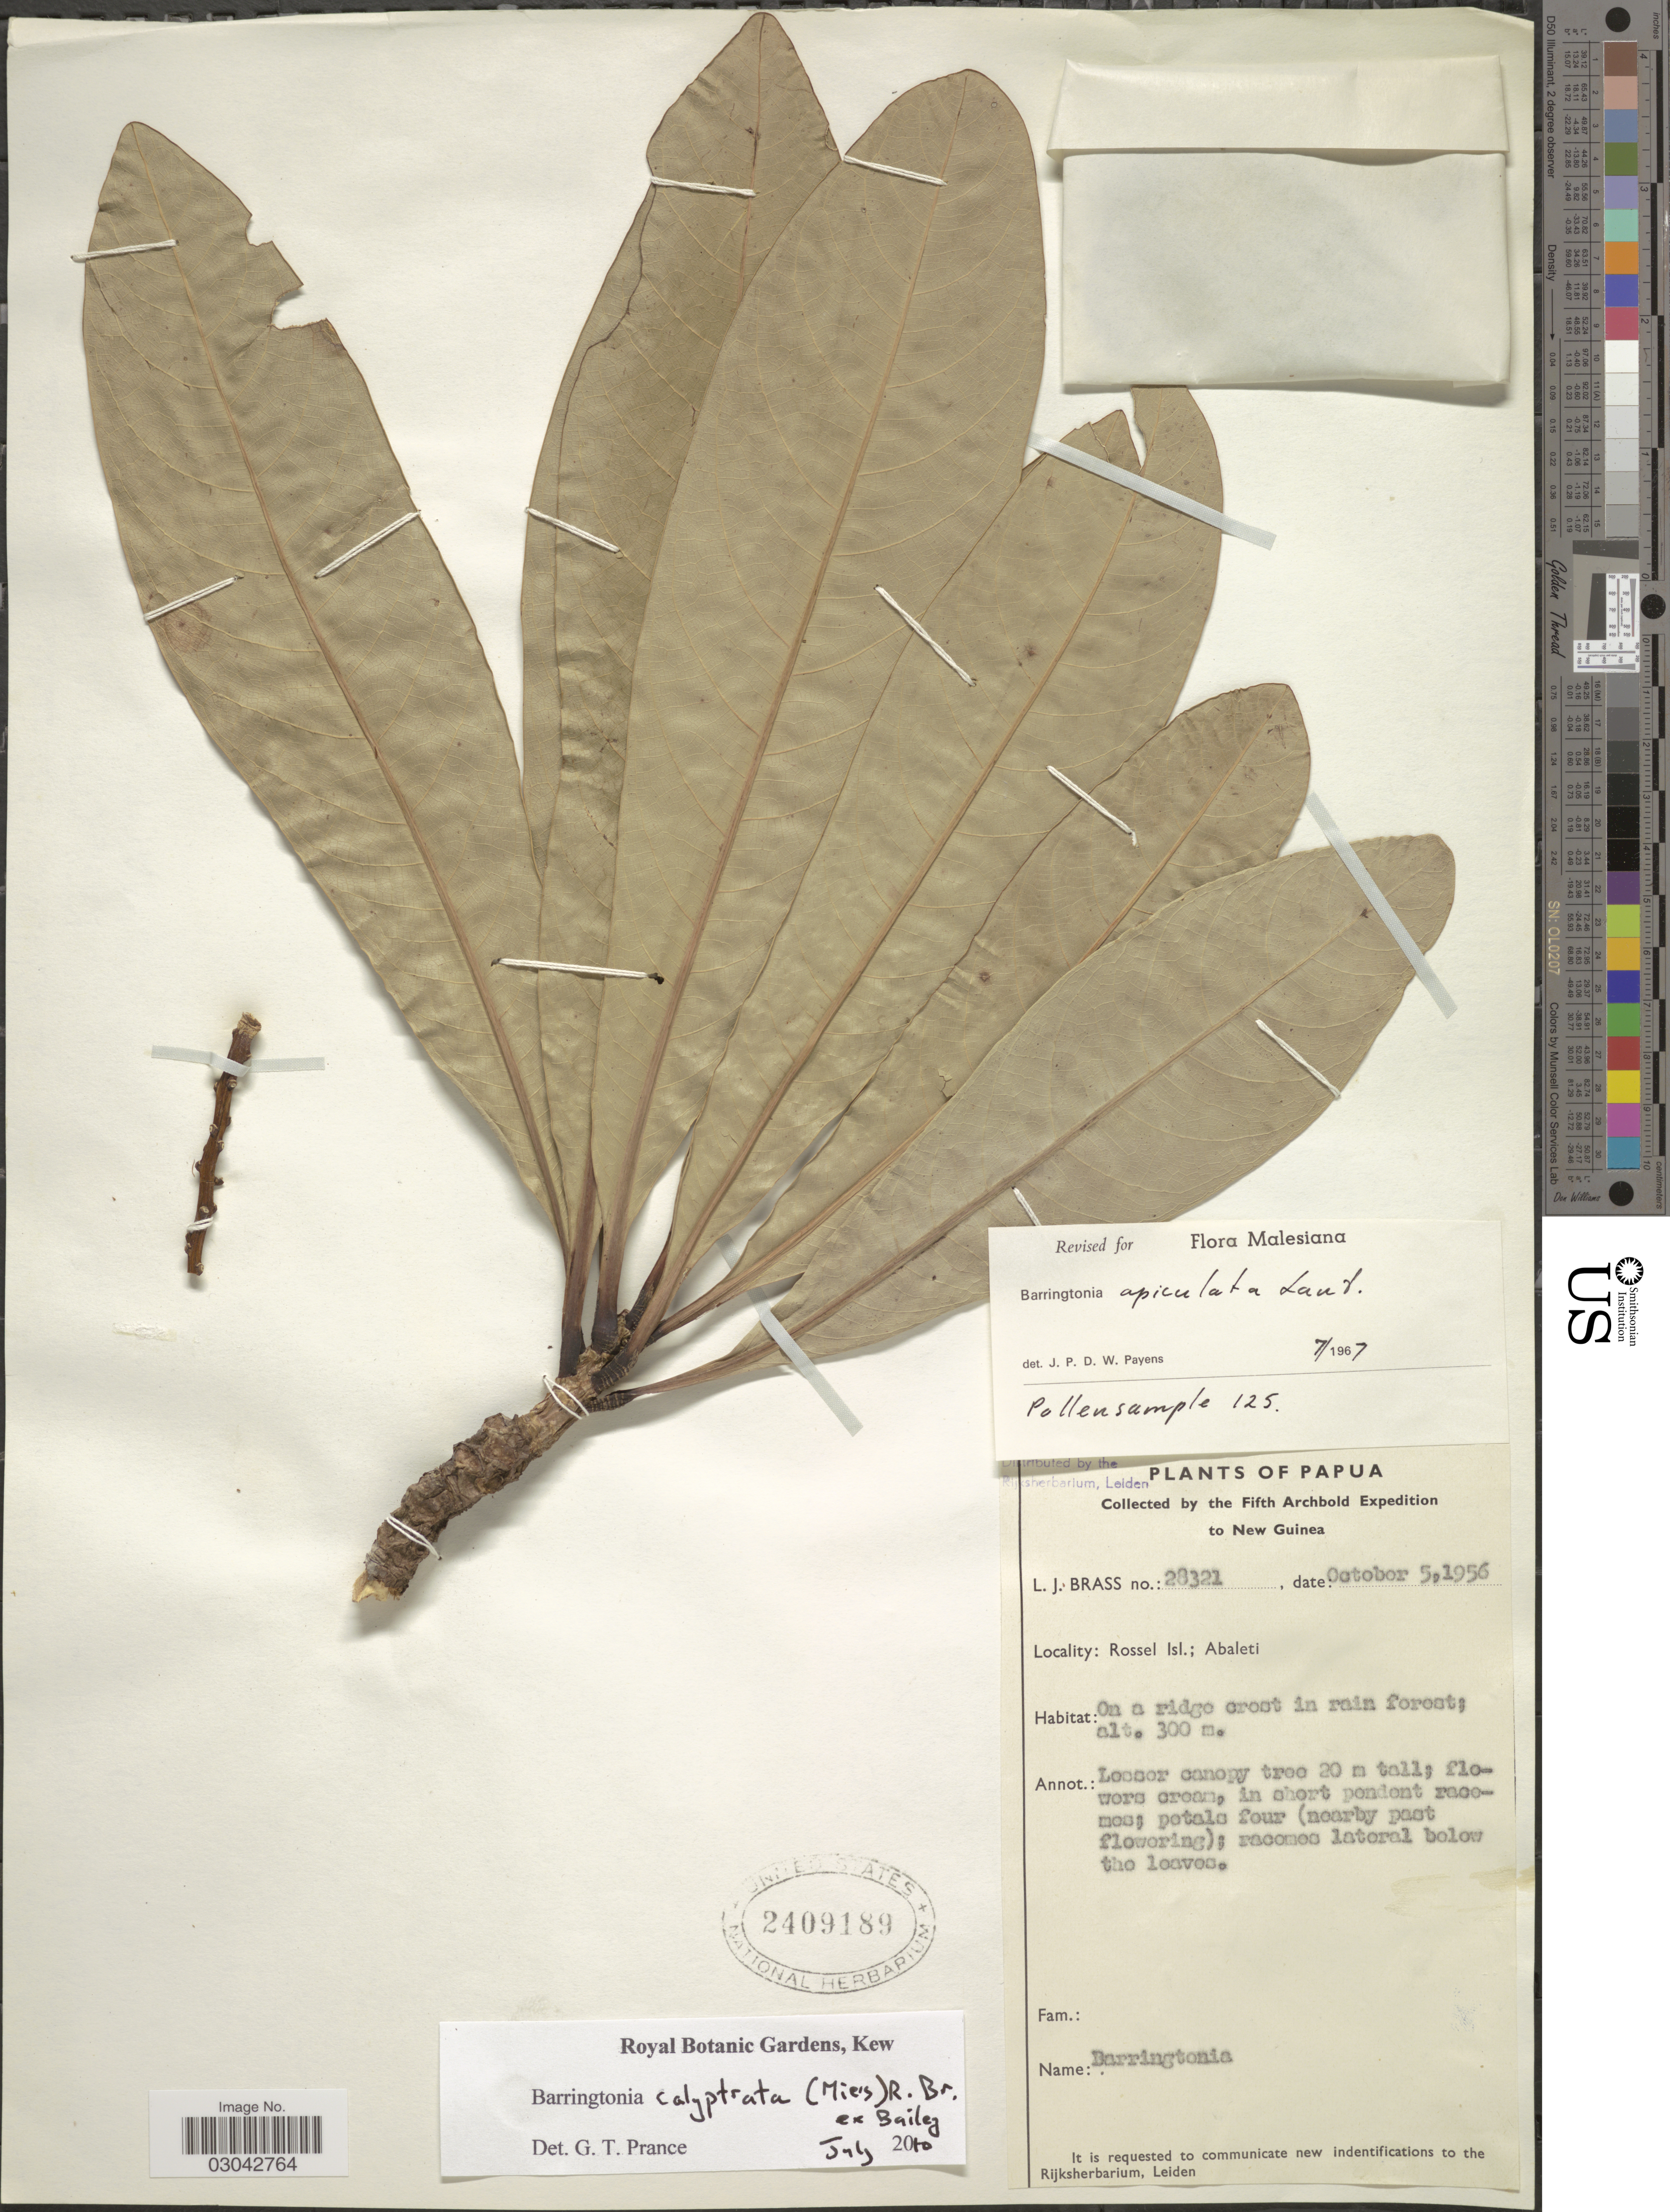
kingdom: Plantae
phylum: Tracheophyta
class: Magnoliopsida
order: Ericales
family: Lecythidaceae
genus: Barringtonia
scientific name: Barringtonia calyptrata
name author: (R. Br. ex Miers) R. Br. ex F.M. Bailey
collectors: L. J. Brass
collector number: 28321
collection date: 1956-10-05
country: Papua New Guinea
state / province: Milne Bay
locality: Papua. New Guinea. Rossel Isl.; Abaleti.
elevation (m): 300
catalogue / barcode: US 2409189